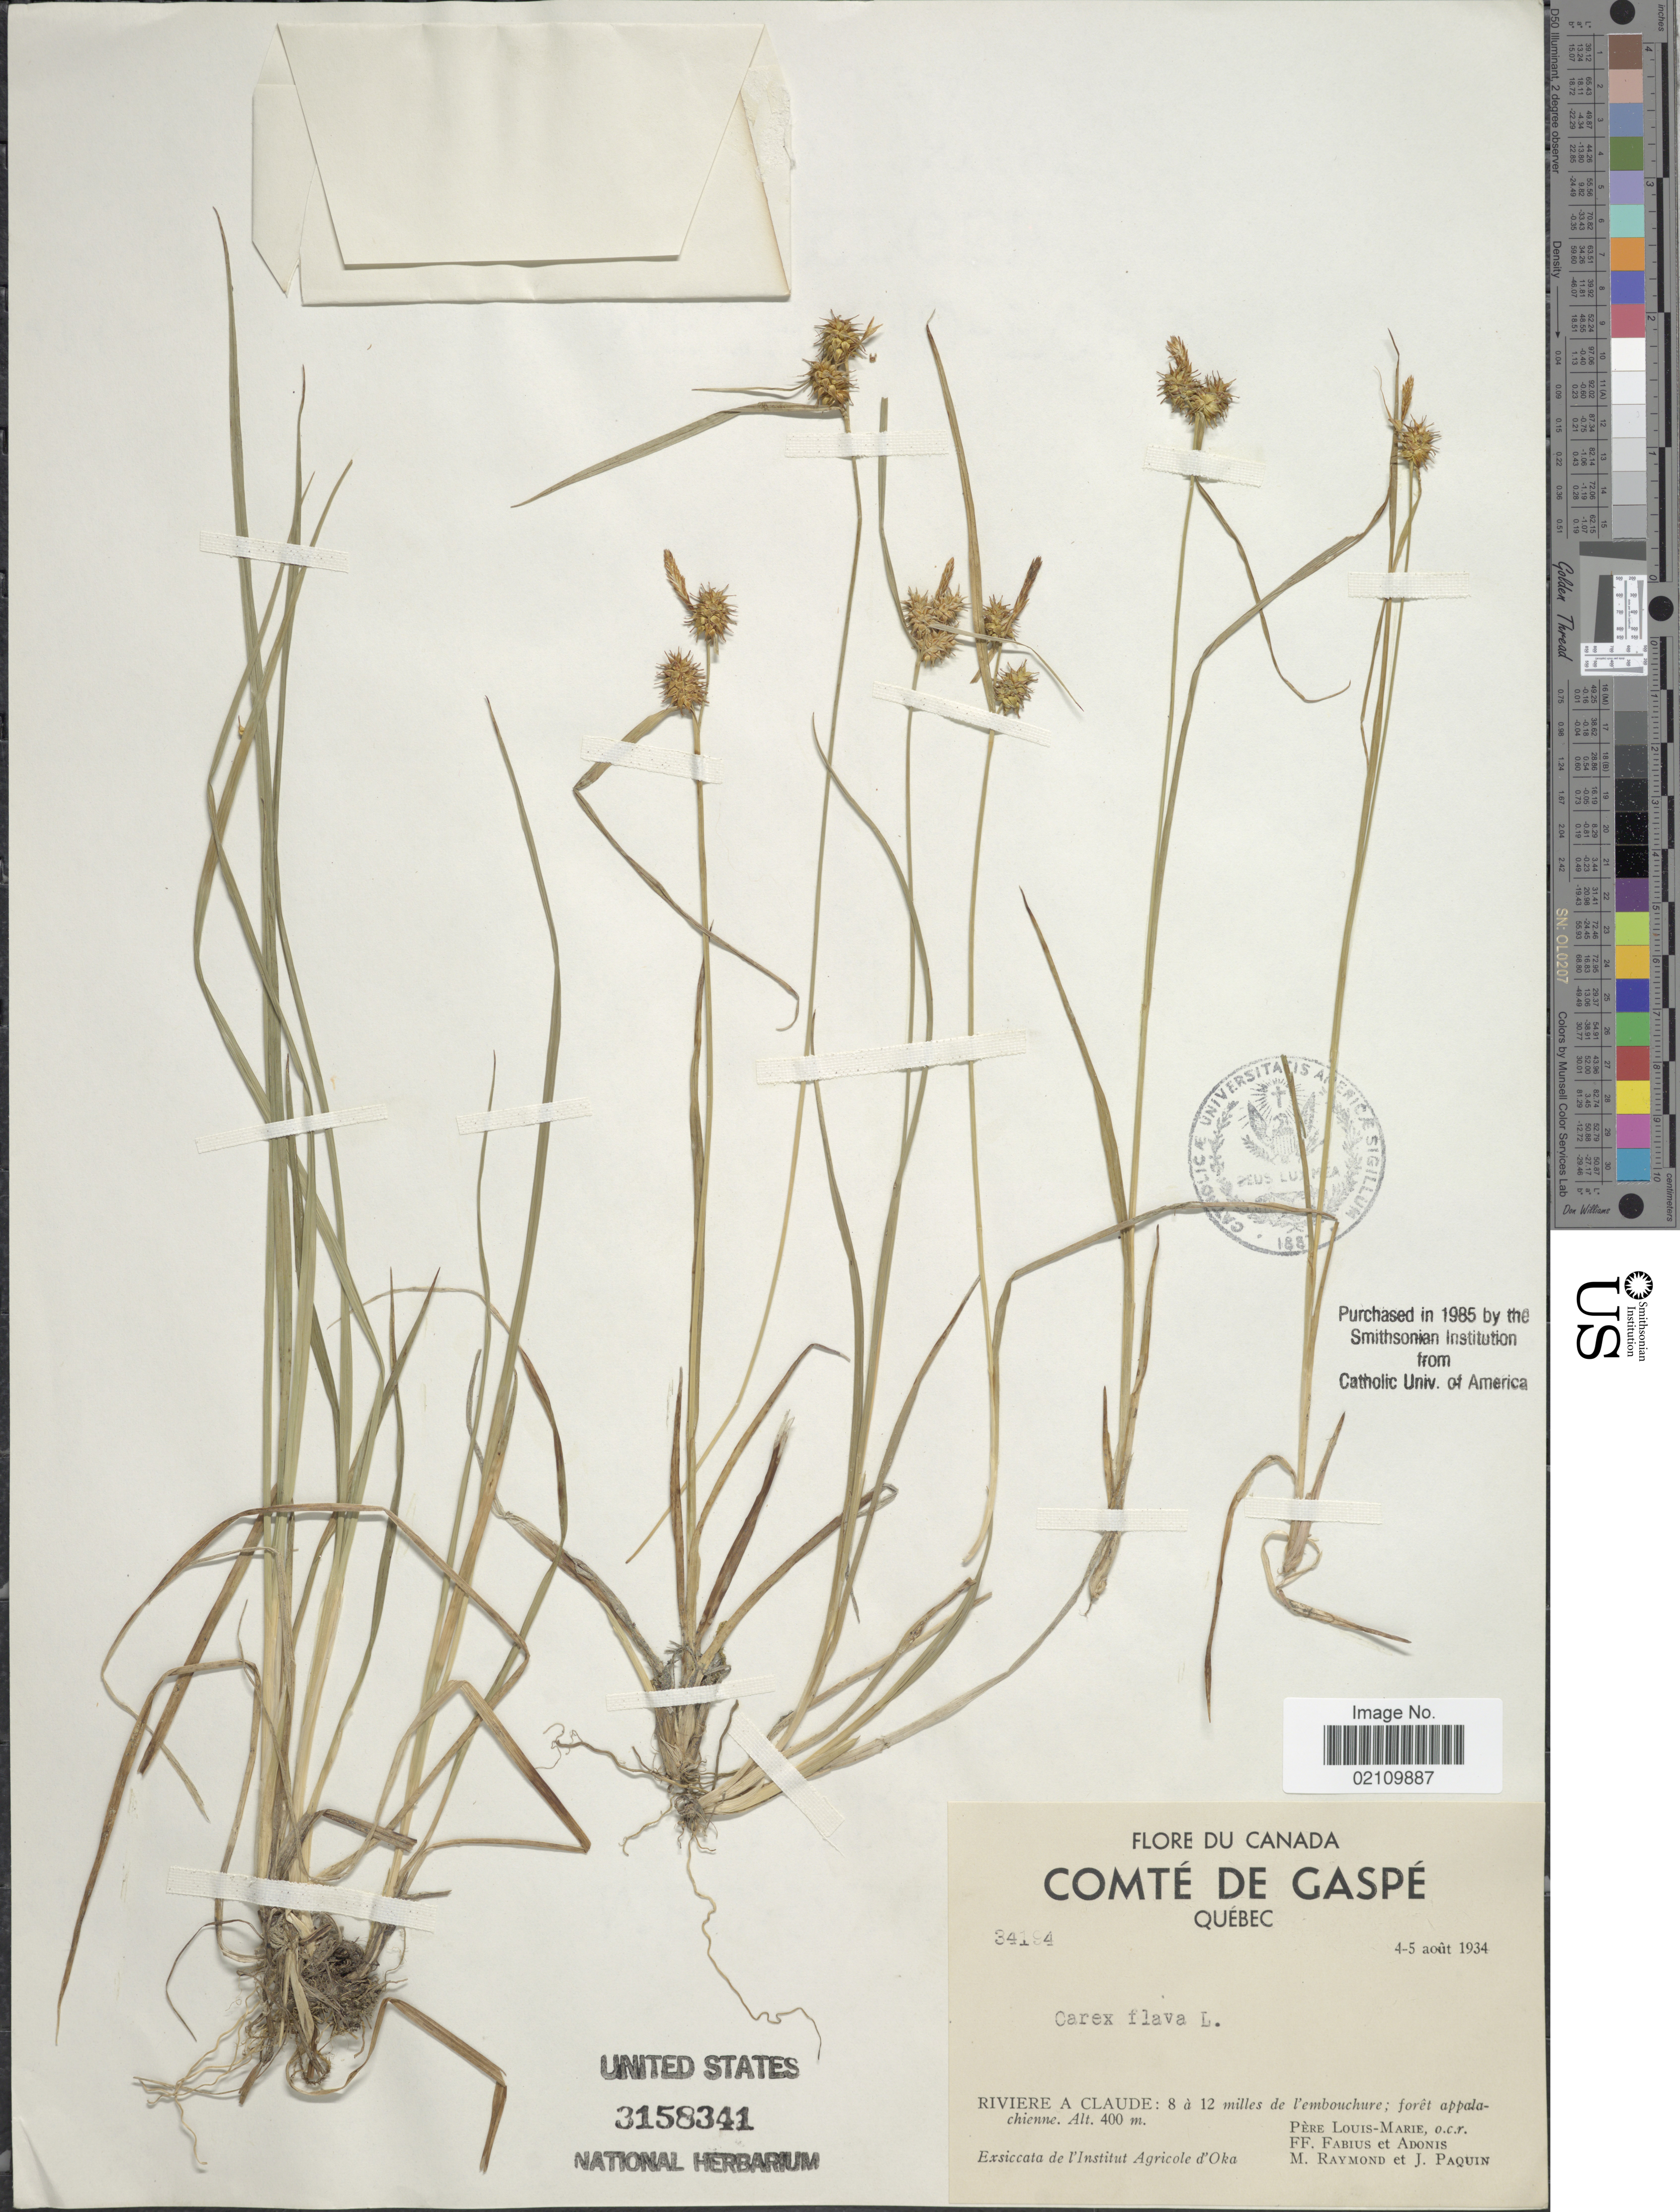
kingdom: Plantae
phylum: Tracheophyta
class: Liliopsida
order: Poales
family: Cyperaceae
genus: Carex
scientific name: Carex flava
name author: L.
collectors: L.-M. LaLonde, B. Fabius, Adonis, M. Raymond & J. Paquin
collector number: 34194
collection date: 1934-08-04/1934-08-05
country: Canada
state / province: Quebec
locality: Comte de Gaspe. Riviere a Claude: 8 a 12 miles de l'embouchure; foret appalachienne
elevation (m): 400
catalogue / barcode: US 3158341